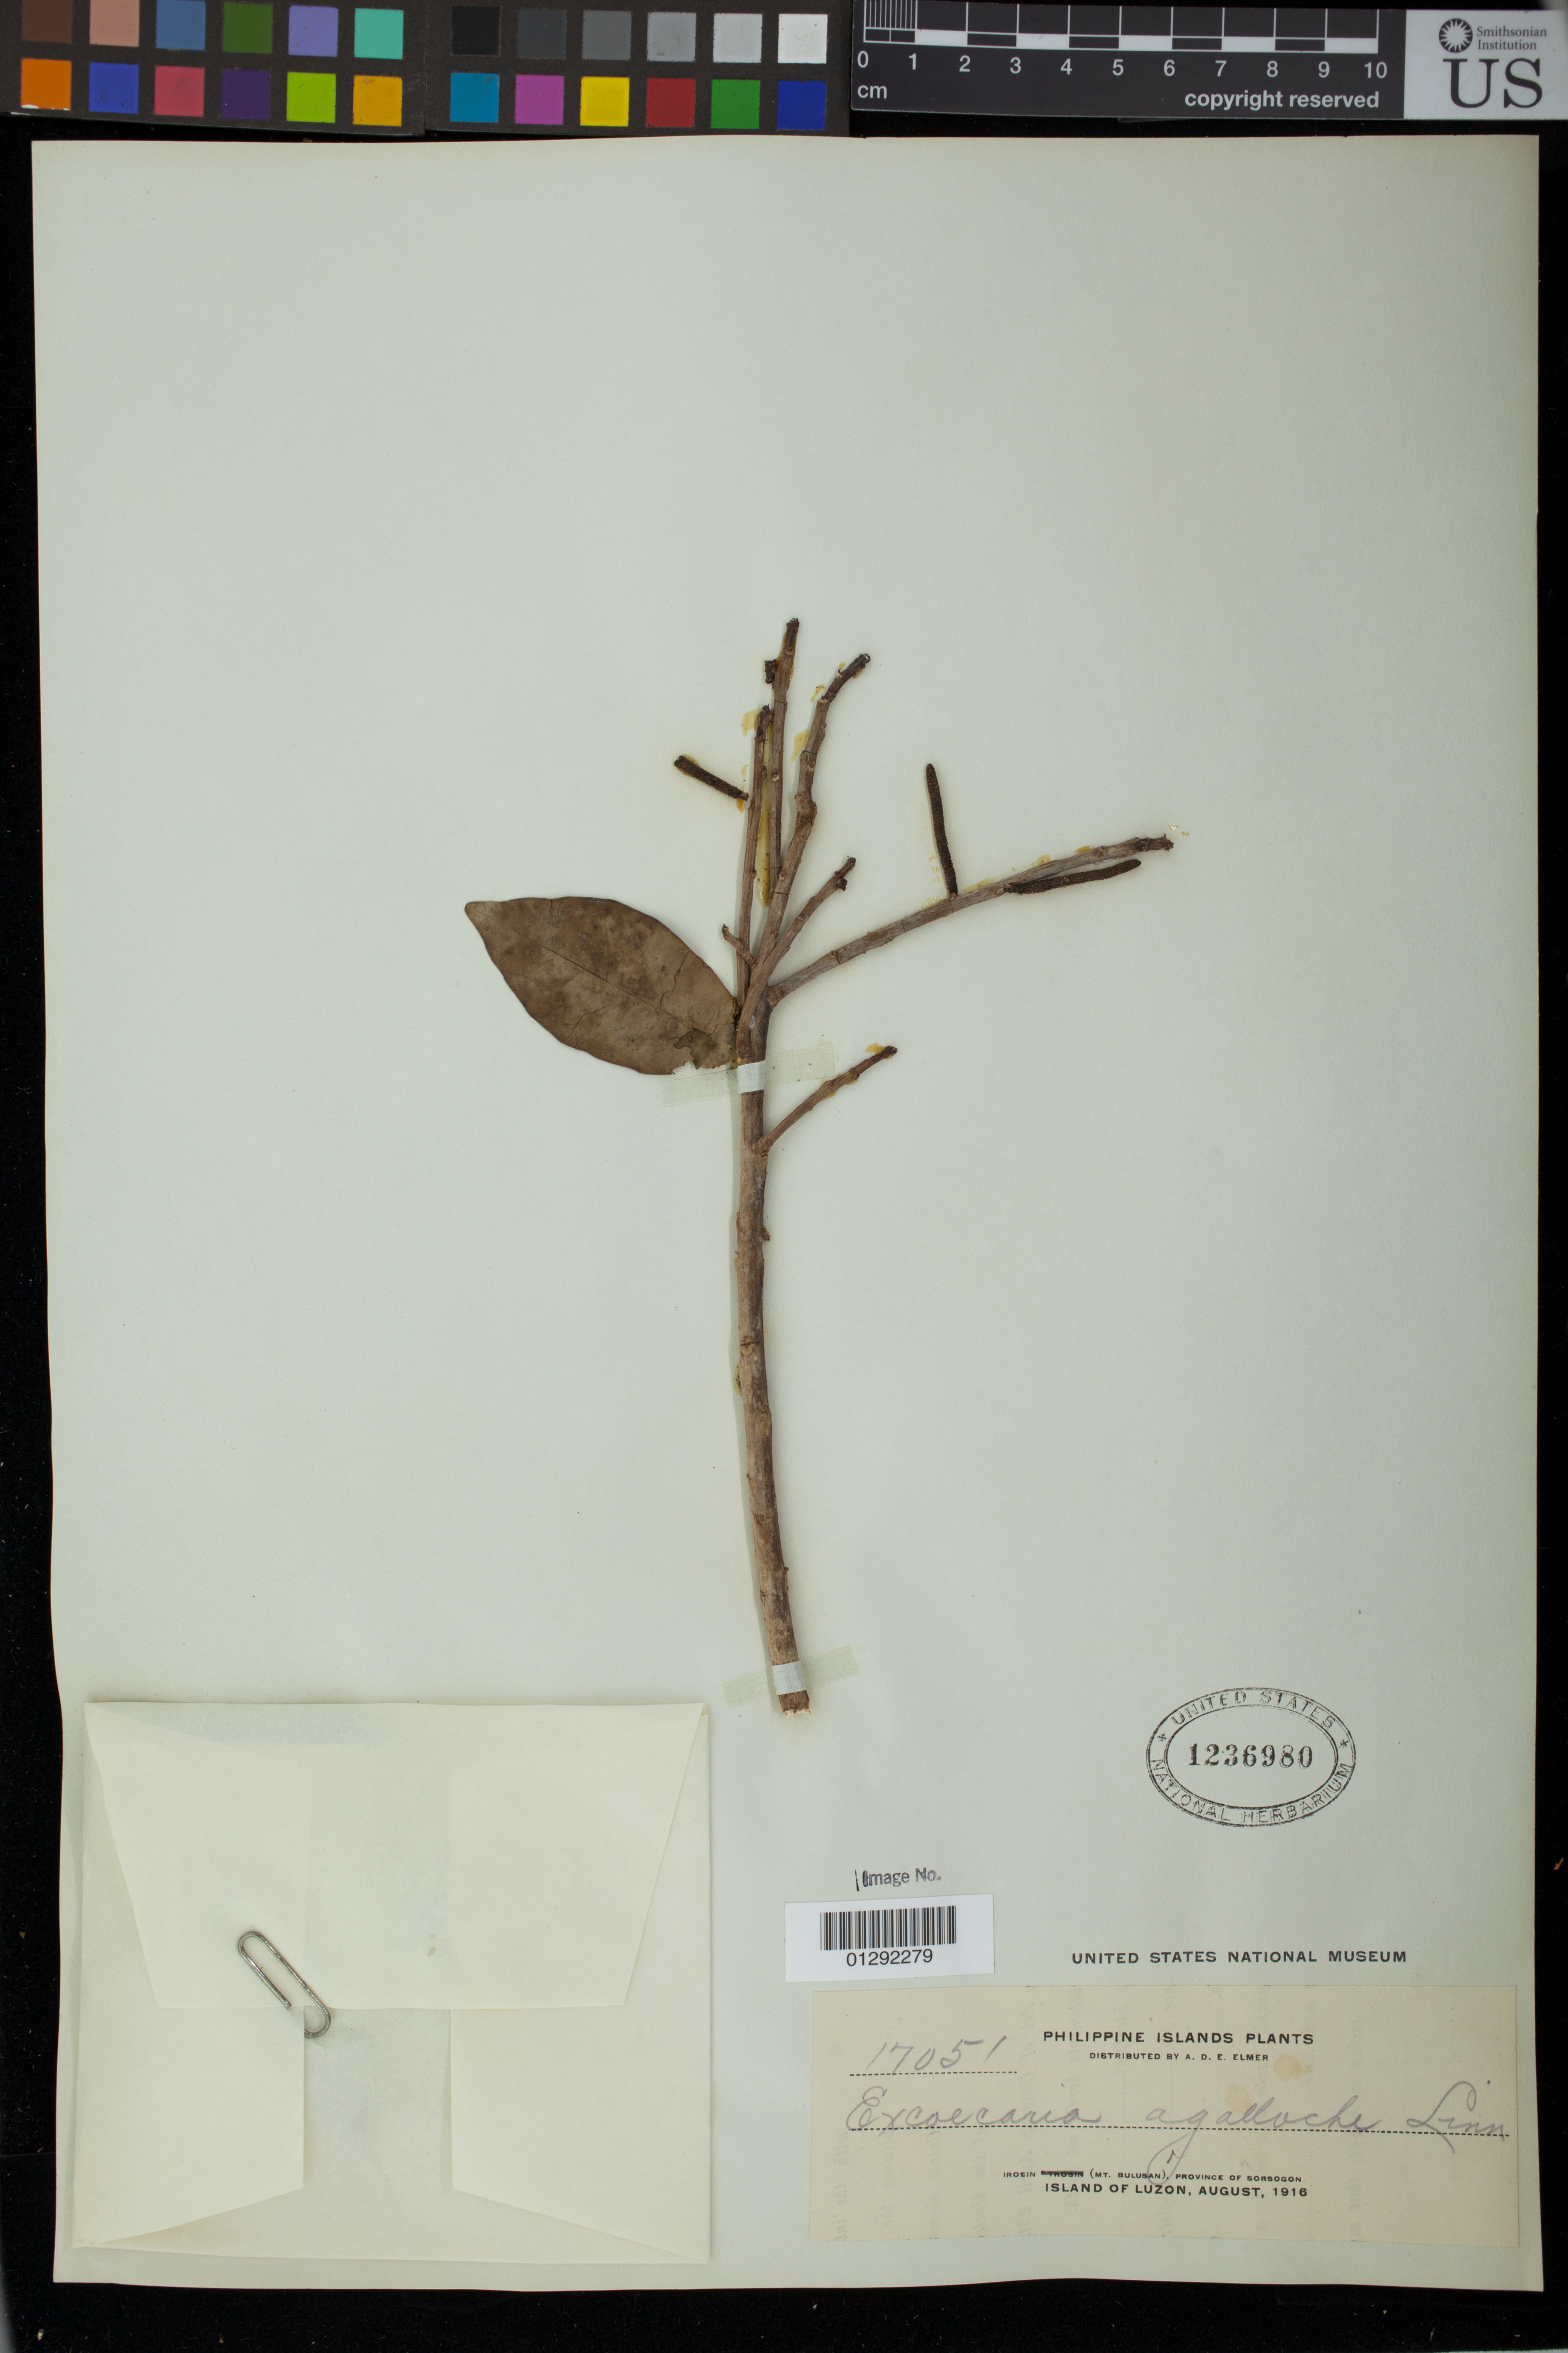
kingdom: Plantae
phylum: Tracheophyta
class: Magnoliopsida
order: Malpighiales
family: Euphorbiaceae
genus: Excoecaria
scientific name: Excoecaria agallocha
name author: L.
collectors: A. D. E. Elmer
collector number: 17051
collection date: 1918-08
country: Philippines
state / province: Bicol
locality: Irosin (Mt. Bulusan), Province of Sorsogon, Luzon Island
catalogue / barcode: US 1236980